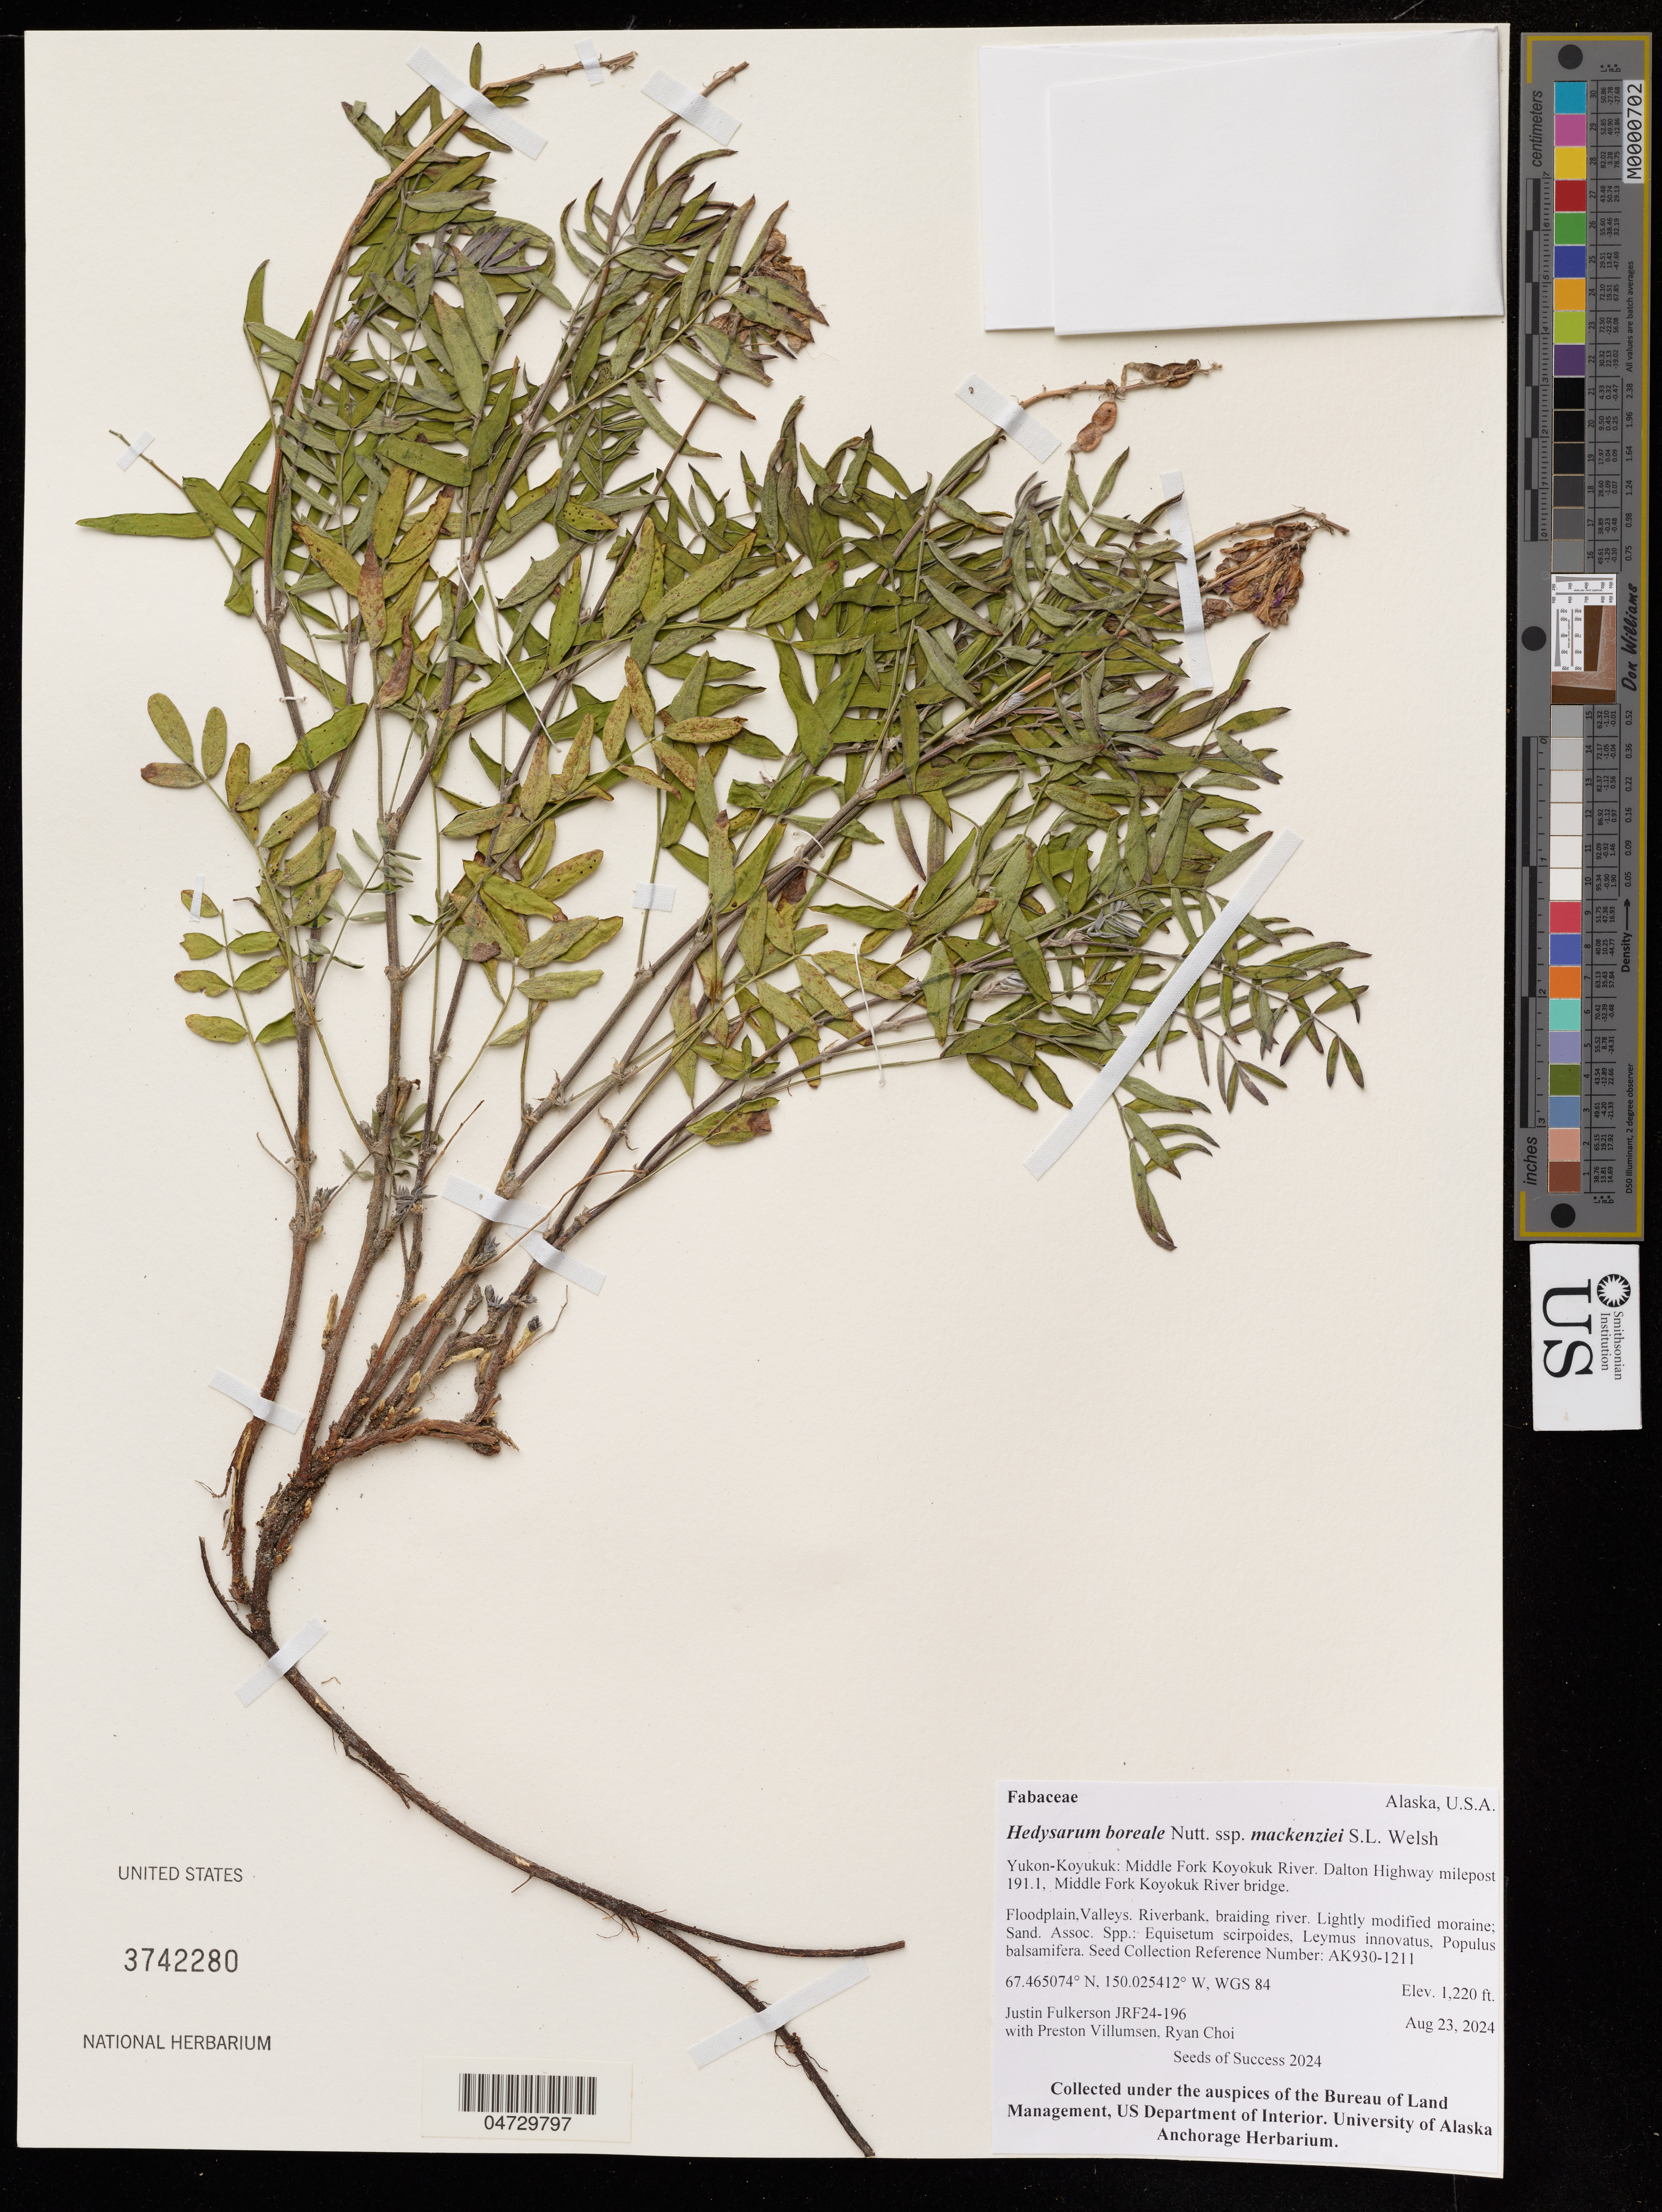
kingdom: Plantae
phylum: Tracheophyta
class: Magnoliopsida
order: Fabales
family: Fabaceae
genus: Hedysarum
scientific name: Hedysarum boreale subsp. mackenziei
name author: (Richardson) S.L. Welsh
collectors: J. Fulkerson, P. Villumsen & R. Choi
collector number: JRF24-196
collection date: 2024-08-23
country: United States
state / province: Alaska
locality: Yukon-Koyukuk: Middle Fork Koyokuk River. Dalton Highway milepost 191.1, Middle Fork Koyokuk River bridge. WGS 84.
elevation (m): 372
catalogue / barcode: US 3742280